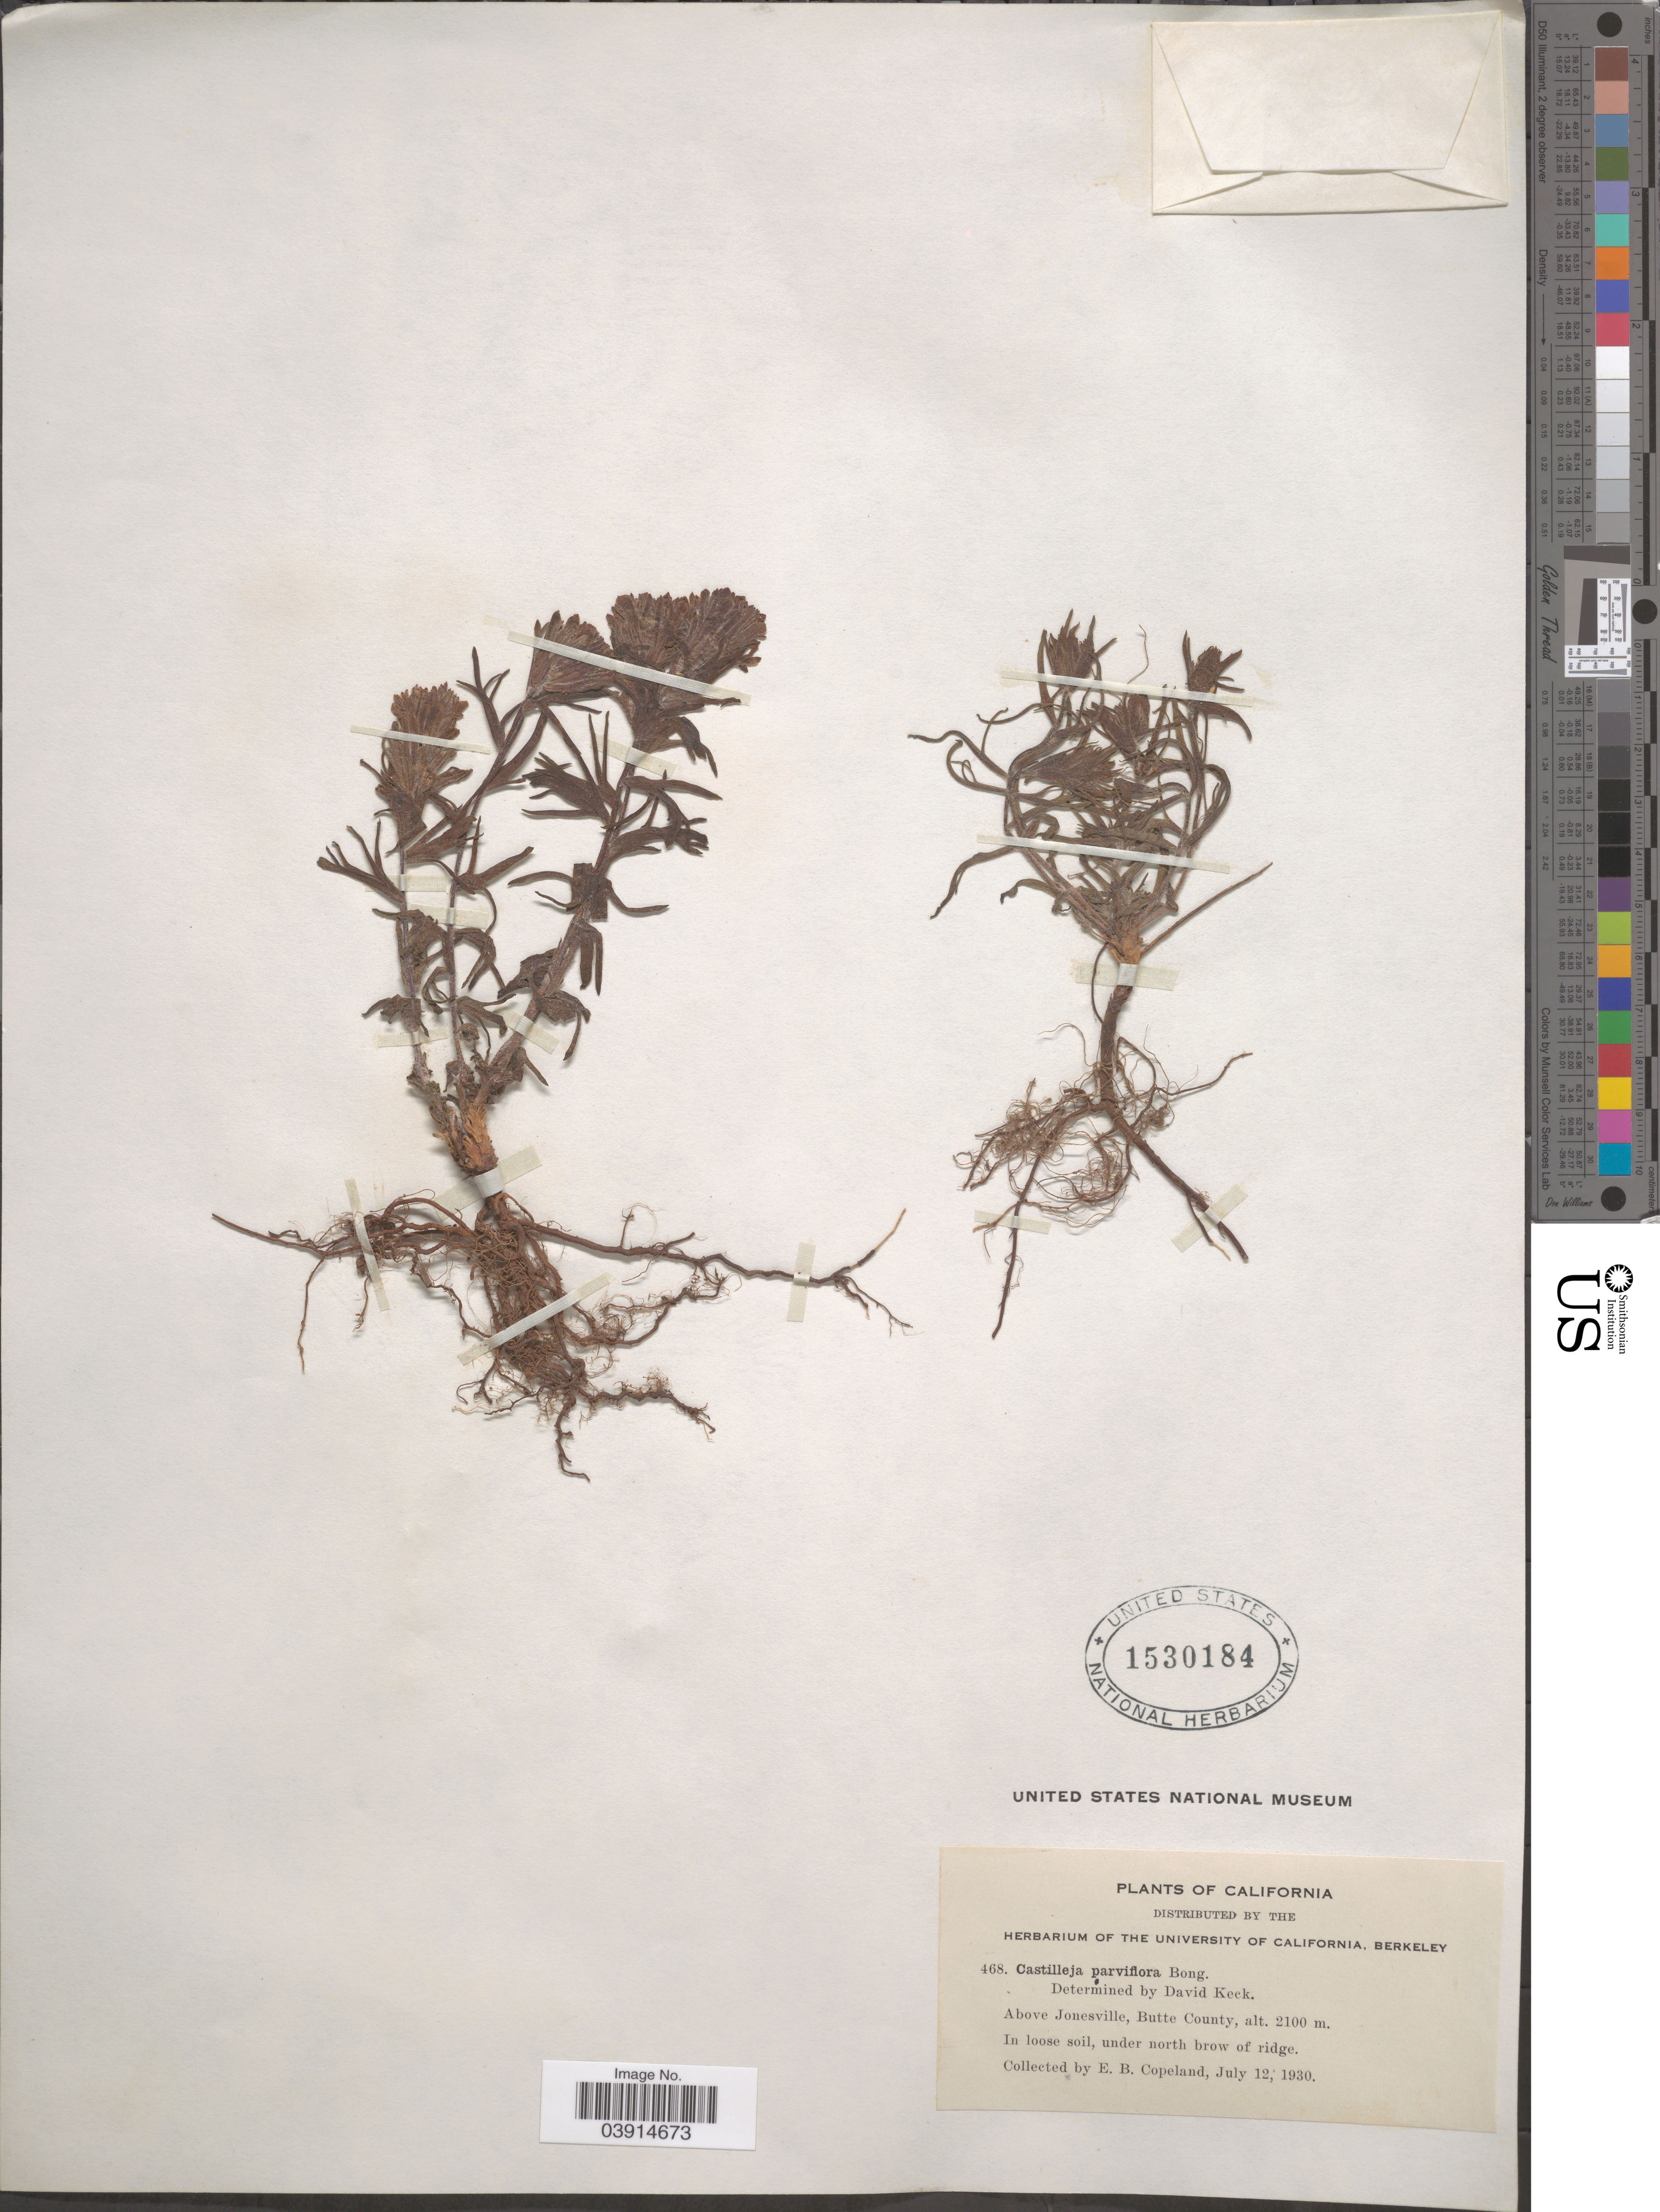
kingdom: Plantae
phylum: Tracheophyta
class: Magnoliopsida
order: Lamiales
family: Orobanchaceae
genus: Castilleja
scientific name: Castilleja sp.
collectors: E. B. Copeland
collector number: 468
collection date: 1930-07-12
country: United States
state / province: California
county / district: Butte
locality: Above Jonesville, Butte County.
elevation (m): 2100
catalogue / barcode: US 1530184